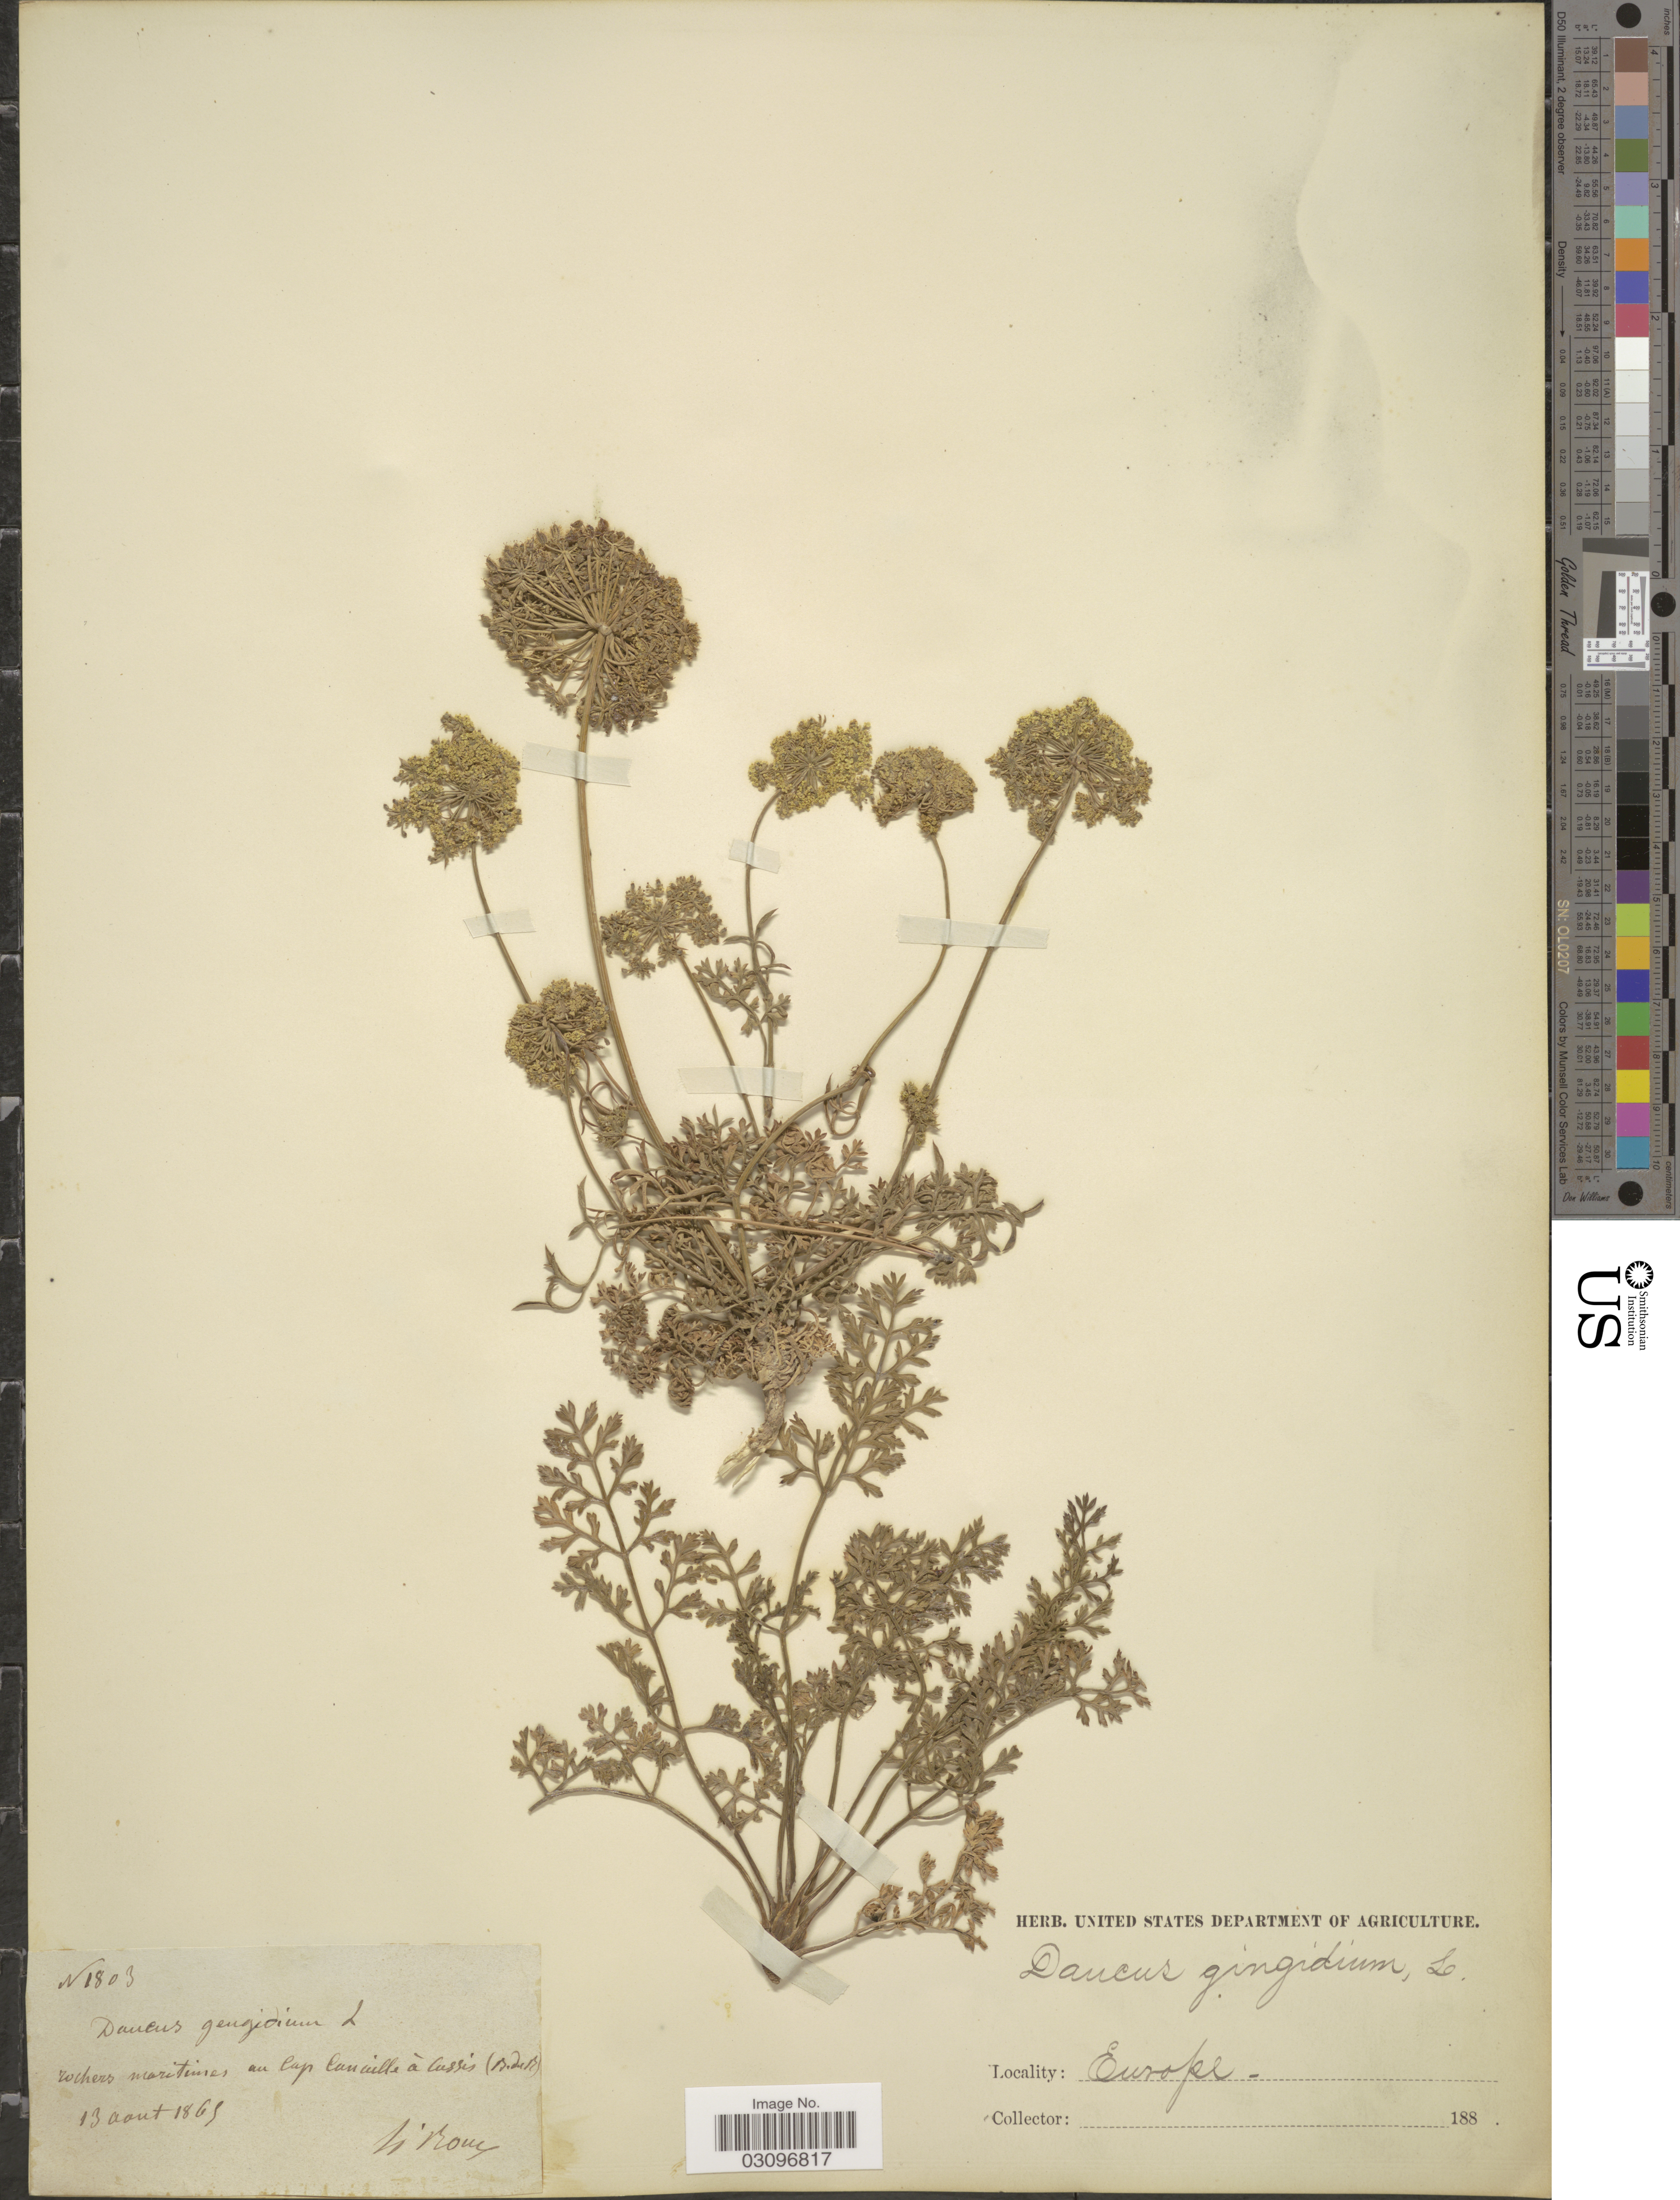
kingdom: Plantae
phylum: Tracheophyta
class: Magnoliopsida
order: Apiales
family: Apiaceae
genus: Daucus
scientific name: Daucus gingidium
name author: L.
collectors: -. le Roux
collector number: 1803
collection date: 1865-08-13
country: France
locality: Rochers maritimes au Cap Cancaille à Cassis (B. du R).